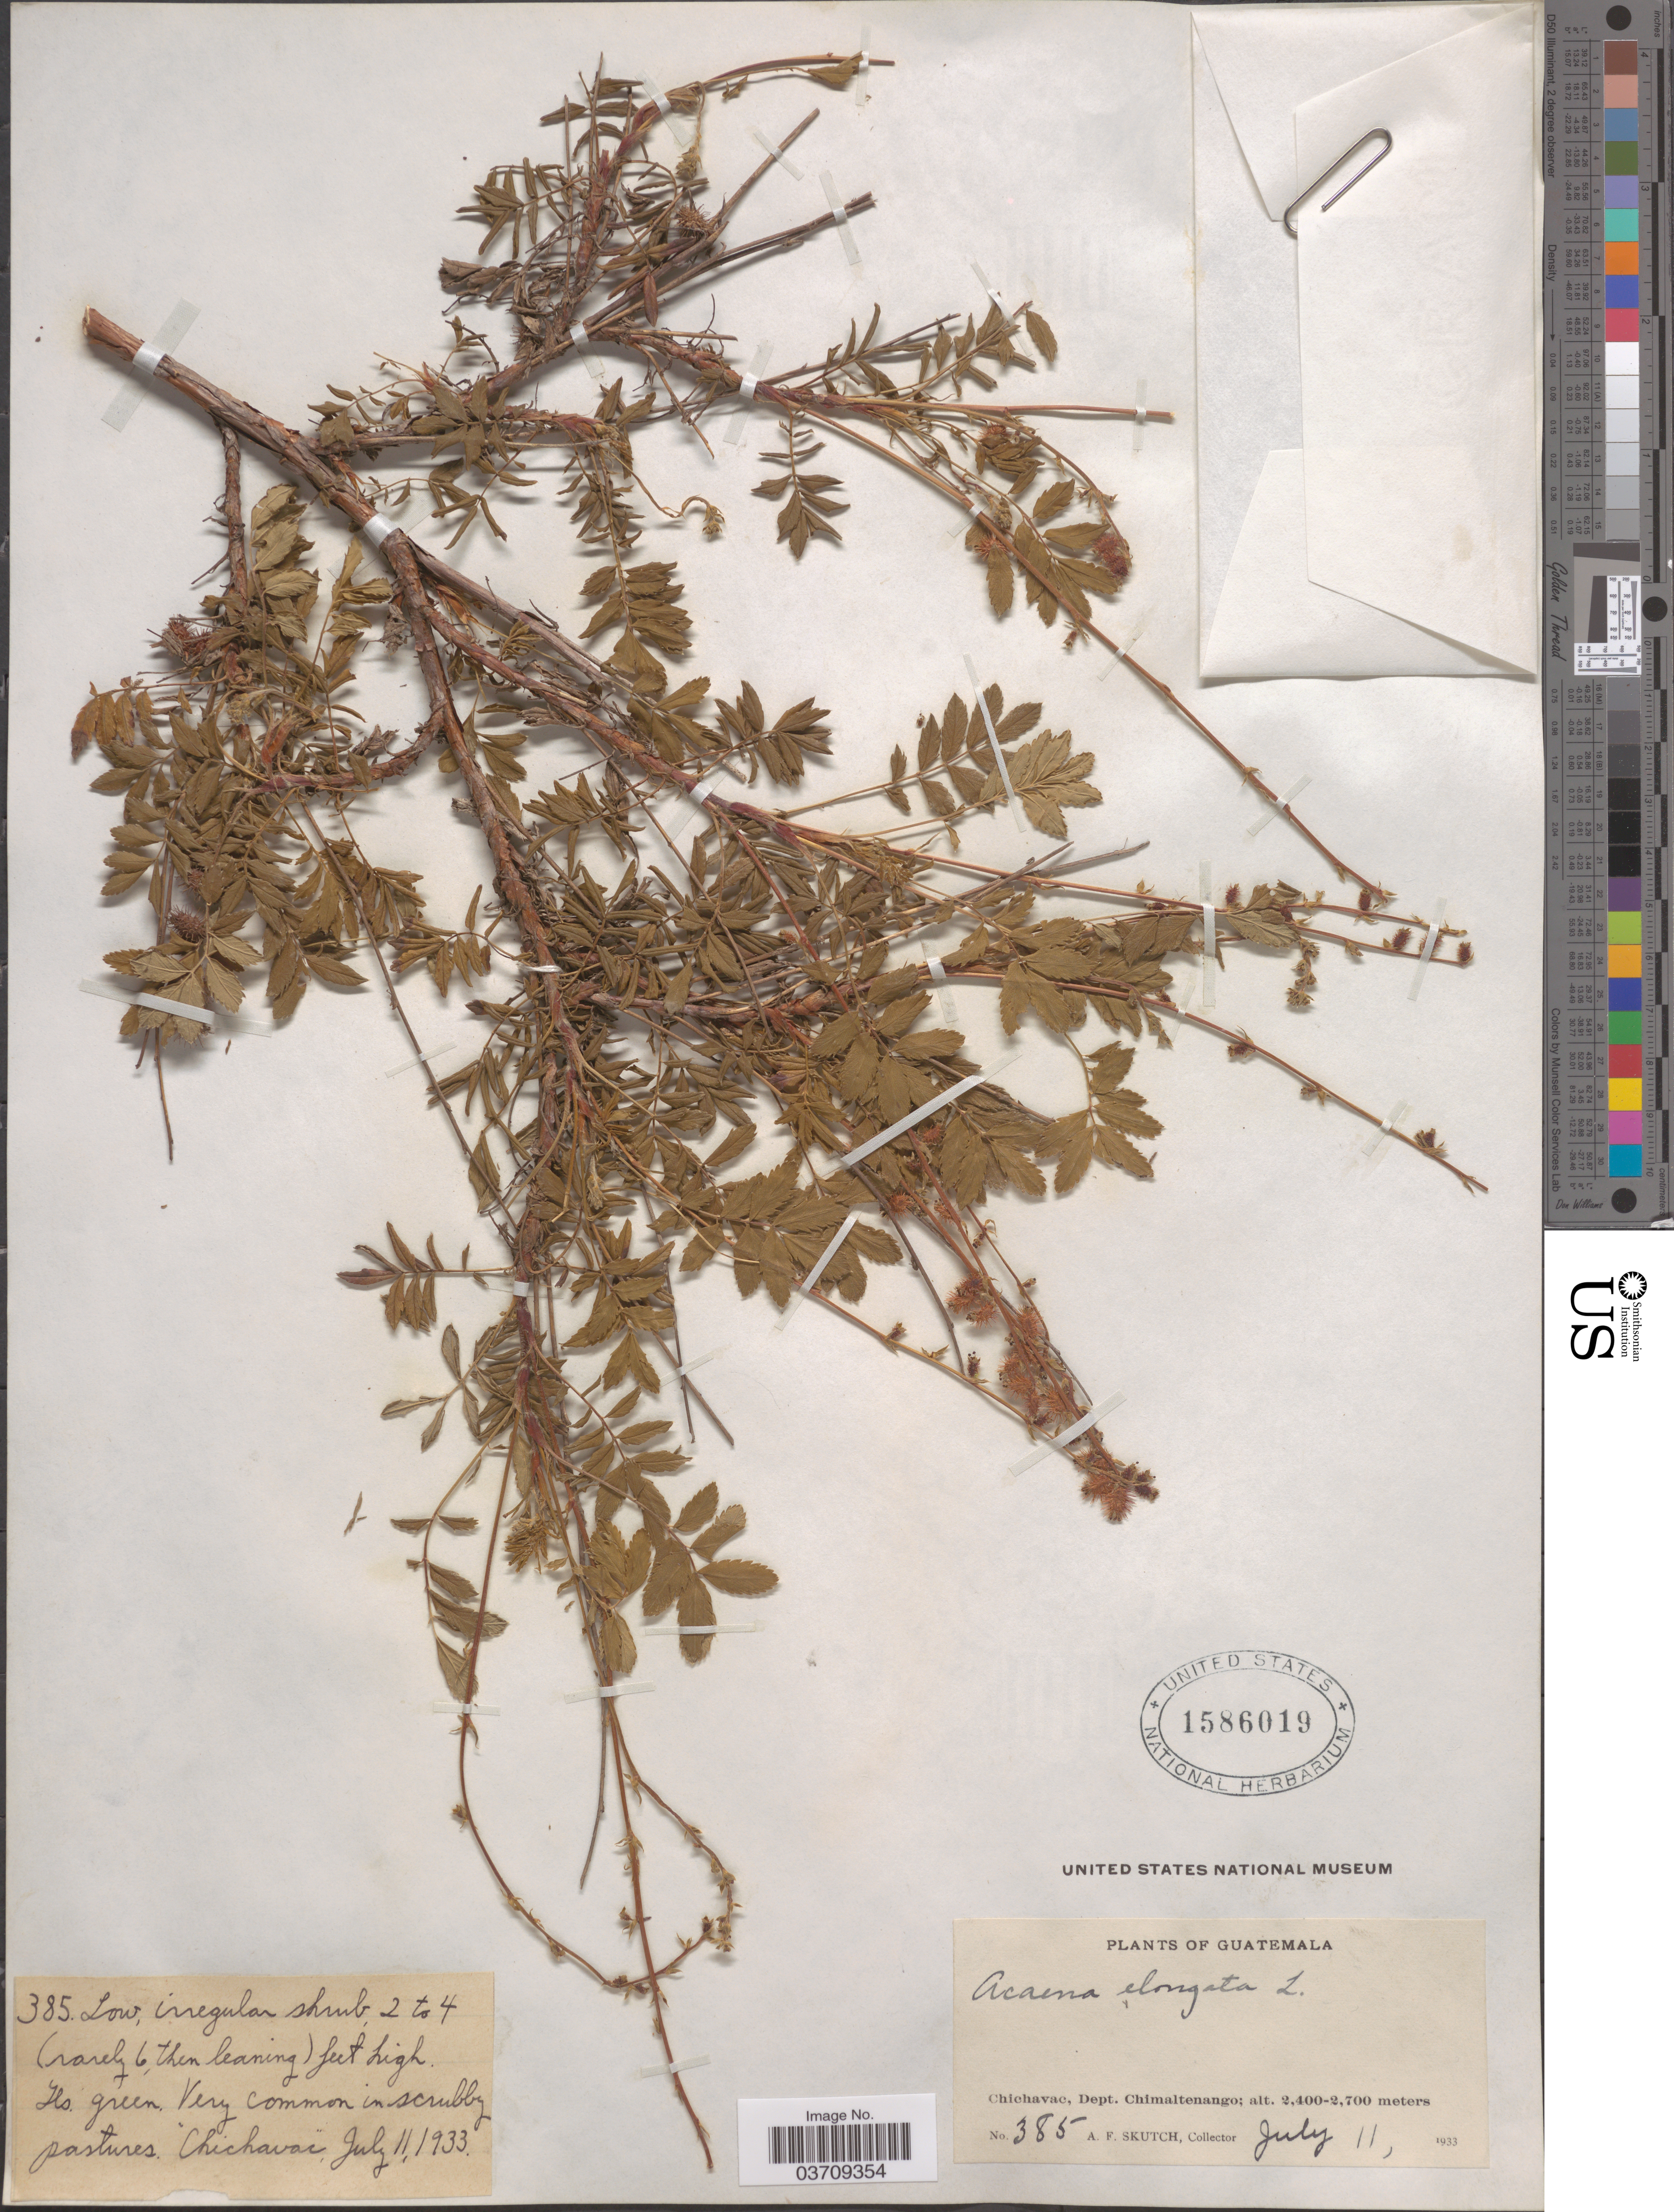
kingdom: Plantae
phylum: Tracheophyta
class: Magnoliopsida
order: Rosales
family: Rosaceae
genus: Acaena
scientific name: Acaena elongata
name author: L.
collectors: A. F. Skutch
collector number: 385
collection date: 1933-07-11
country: Guatemala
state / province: Chimaltenango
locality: Chichavac, Dept. Chimaltenango.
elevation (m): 2400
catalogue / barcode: US 1586019